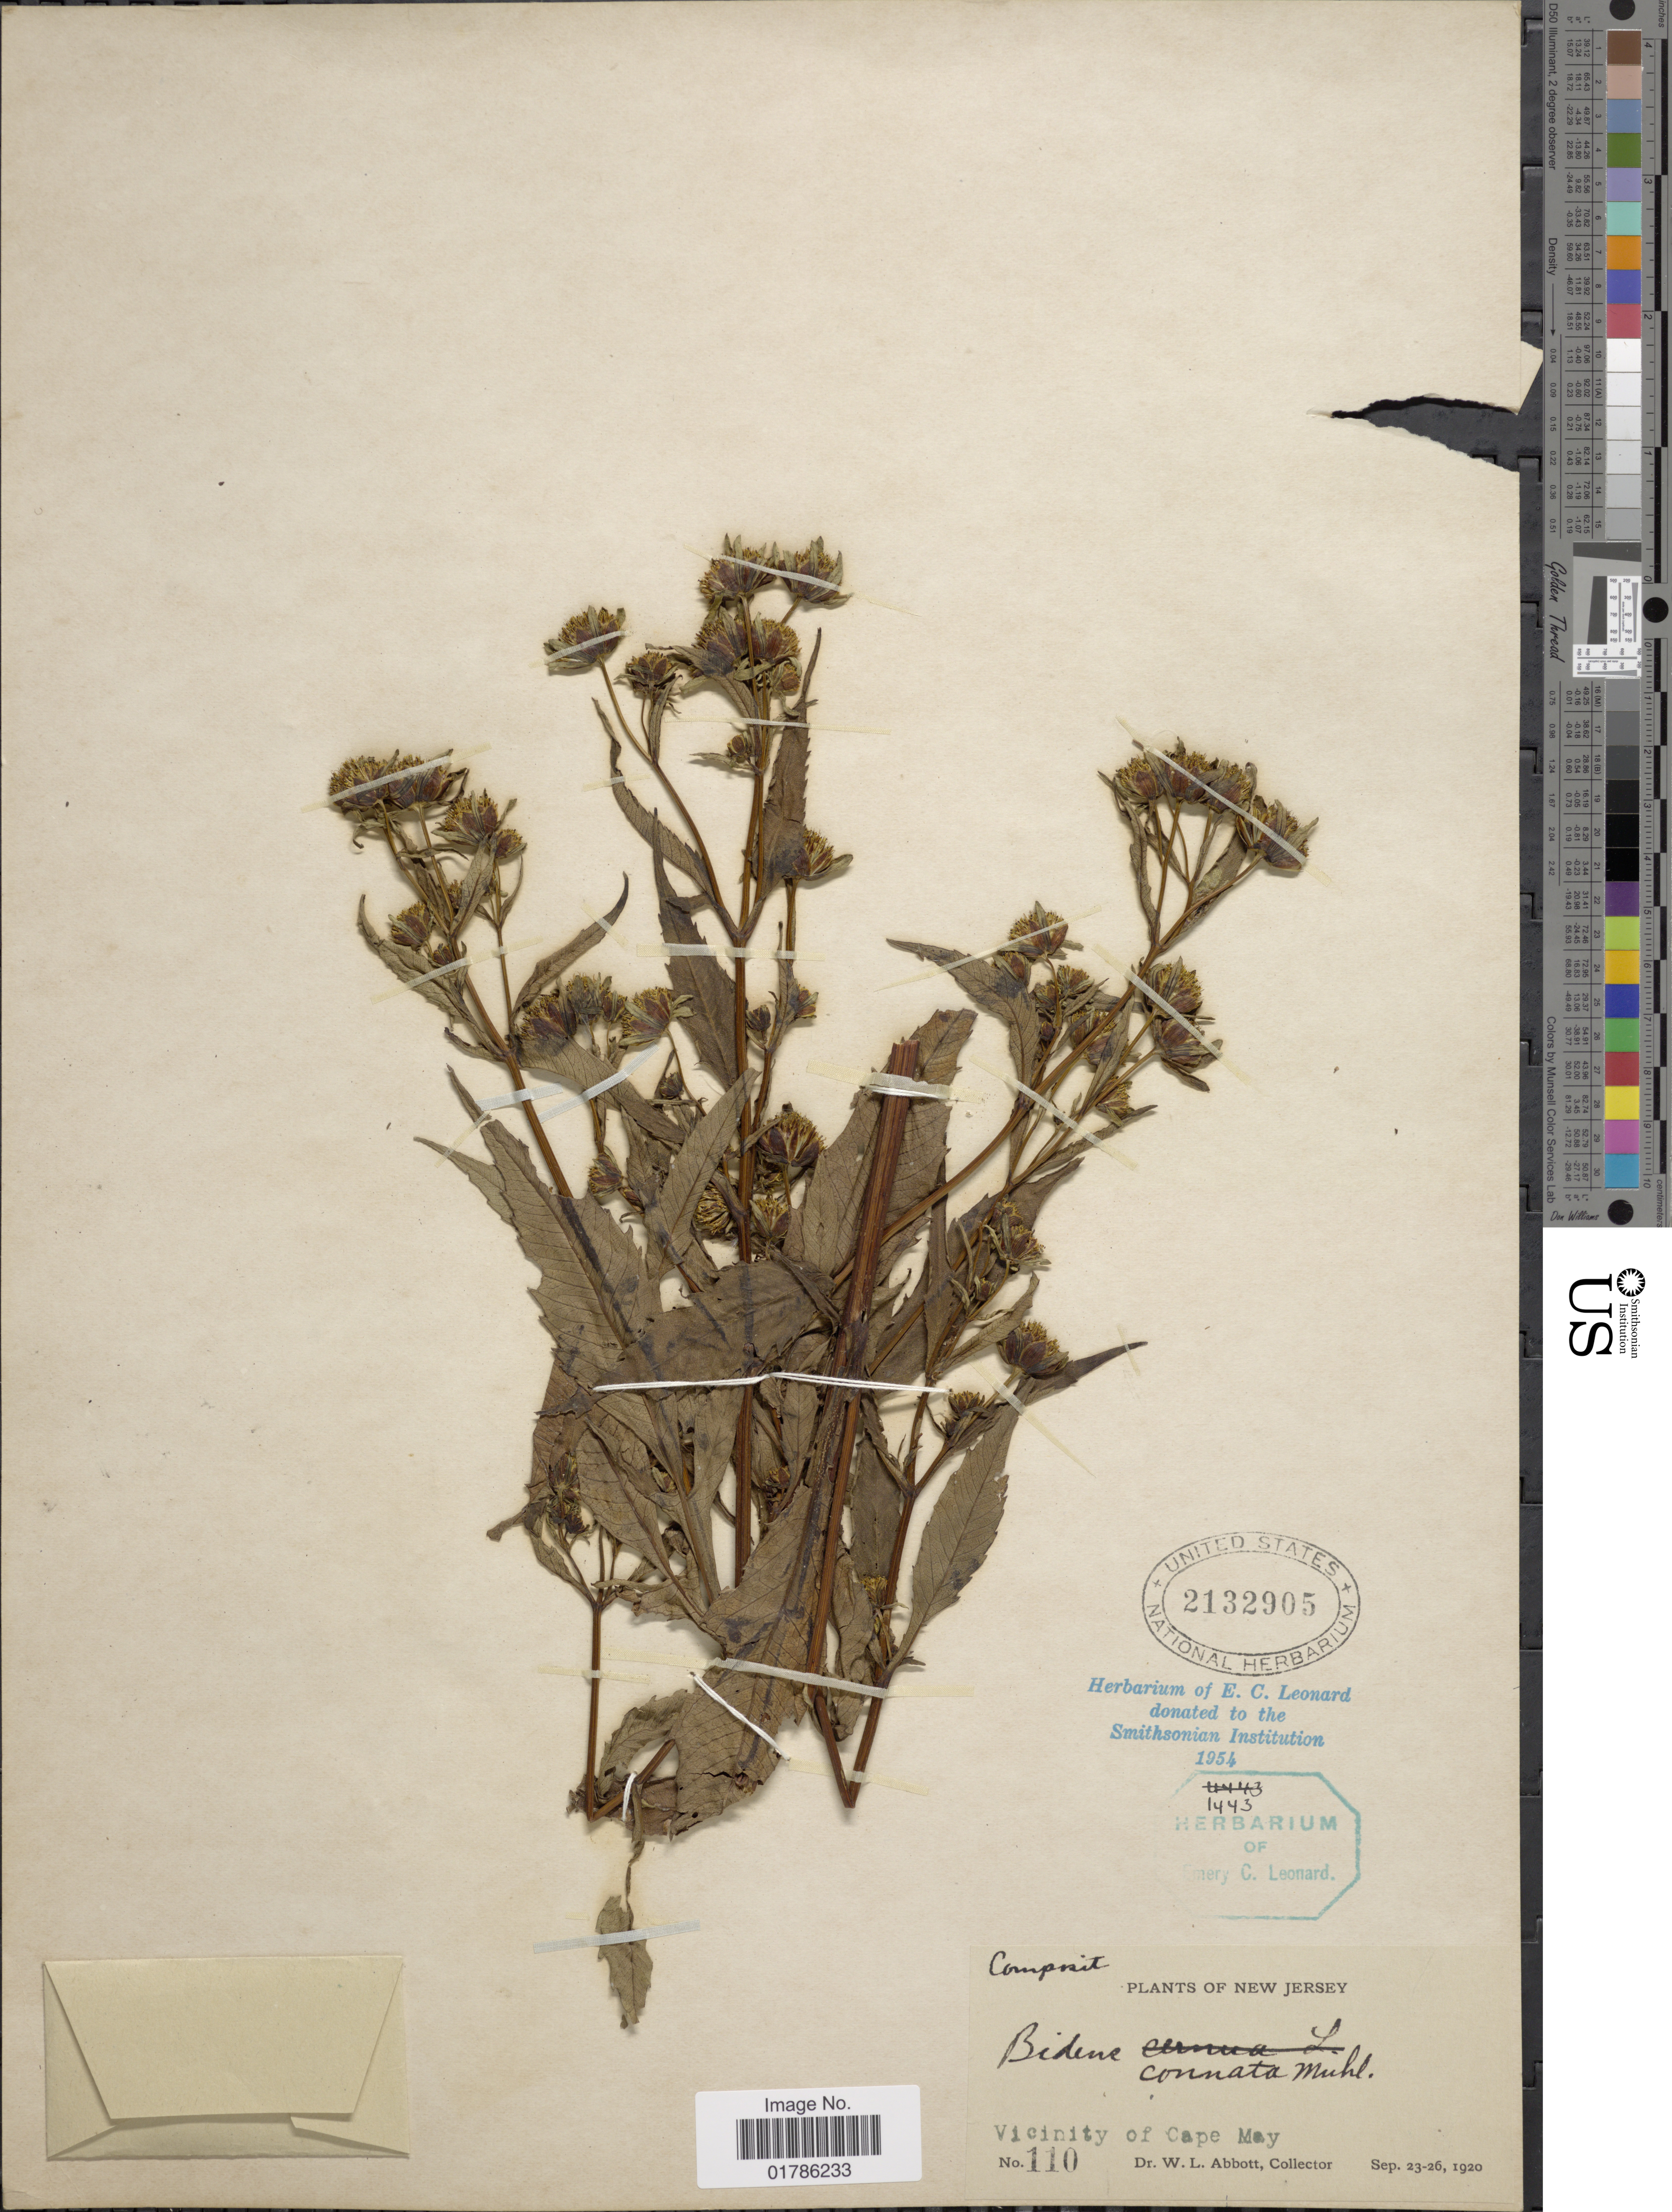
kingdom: Plantae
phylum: Tracheophyta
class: Magnoliopsida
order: Asterales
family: Asteraceae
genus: Bidens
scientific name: Bidens connata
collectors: W. L. Abbott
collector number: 110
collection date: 1920-09-23/1920-09-26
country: United States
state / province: New Jersey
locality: Vicinity of Cape May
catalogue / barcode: US 2132905